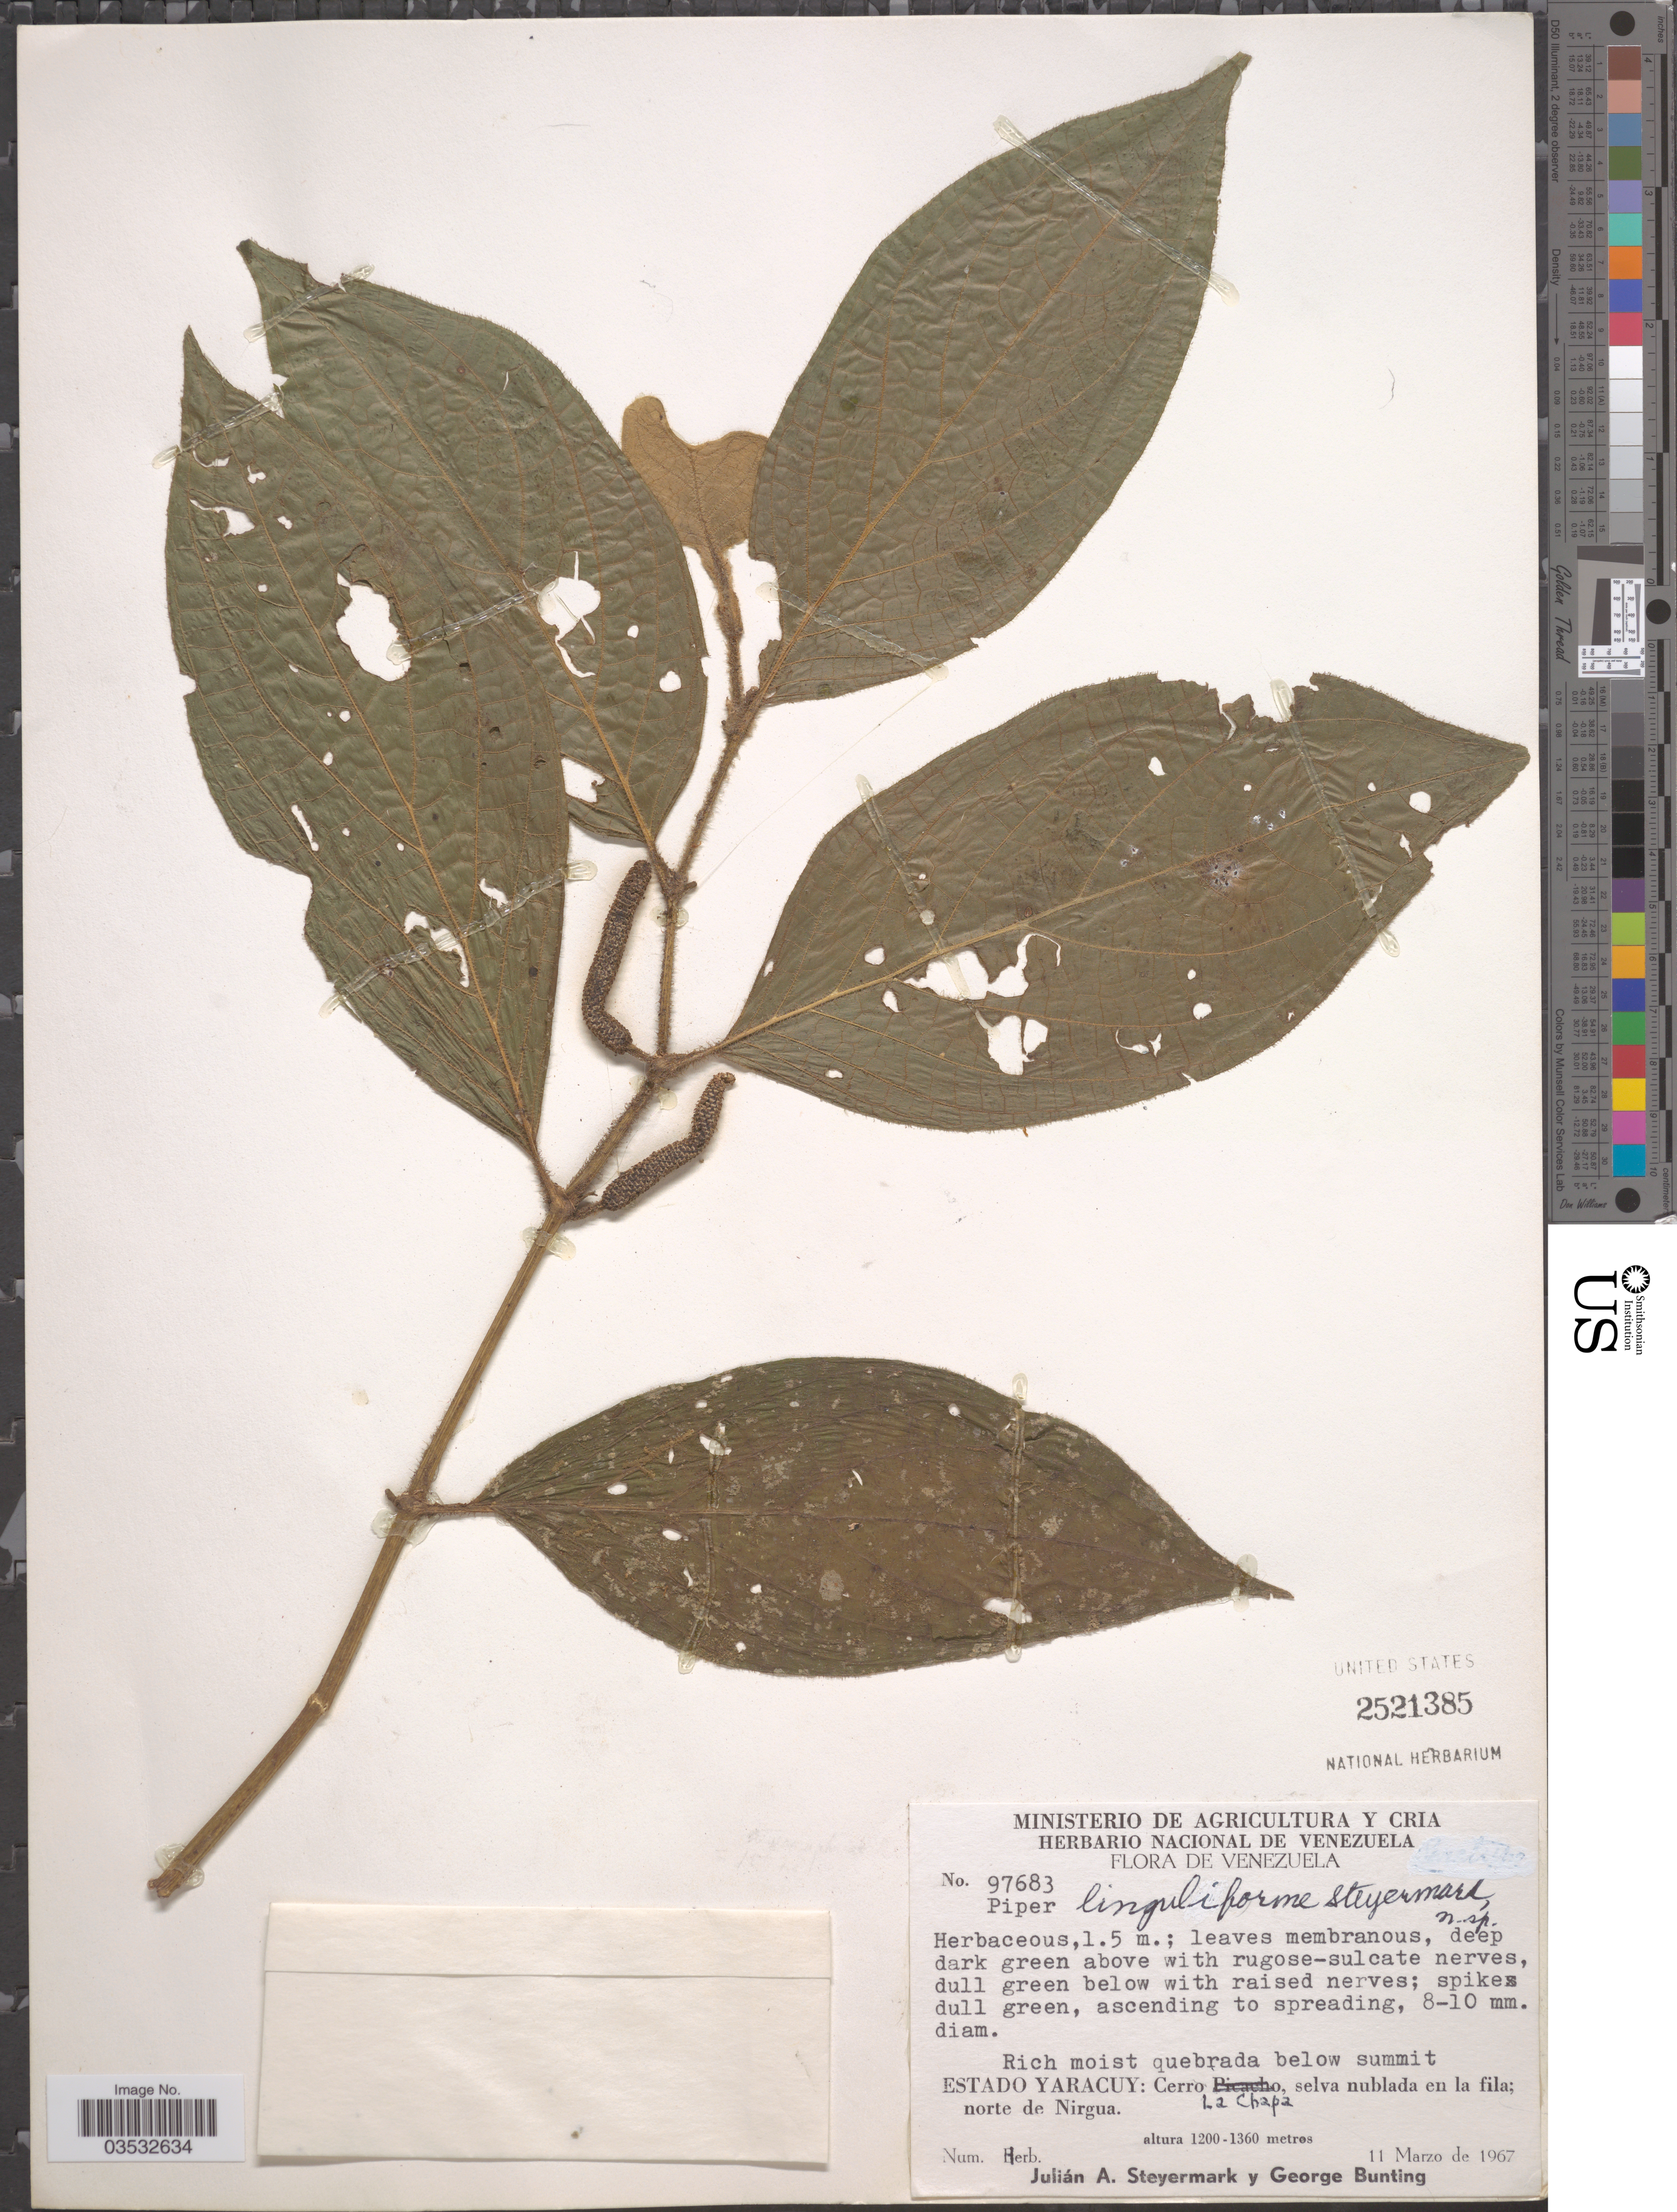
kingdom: Plantae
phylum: Tracheophyta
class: Magnoliopsida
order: Piperales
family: Piperaceae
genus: Piper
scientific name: Piper linguliforme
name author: Steyerm.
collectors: J. Steyermark & G. S. Bunting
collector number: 97683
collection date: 1967-03-11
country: Venezuela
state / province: Yaracuy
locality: Cerro La Chapa, selva nublada en la fila; norte de Nirgua.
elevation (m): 1200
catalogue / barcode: US 2521385